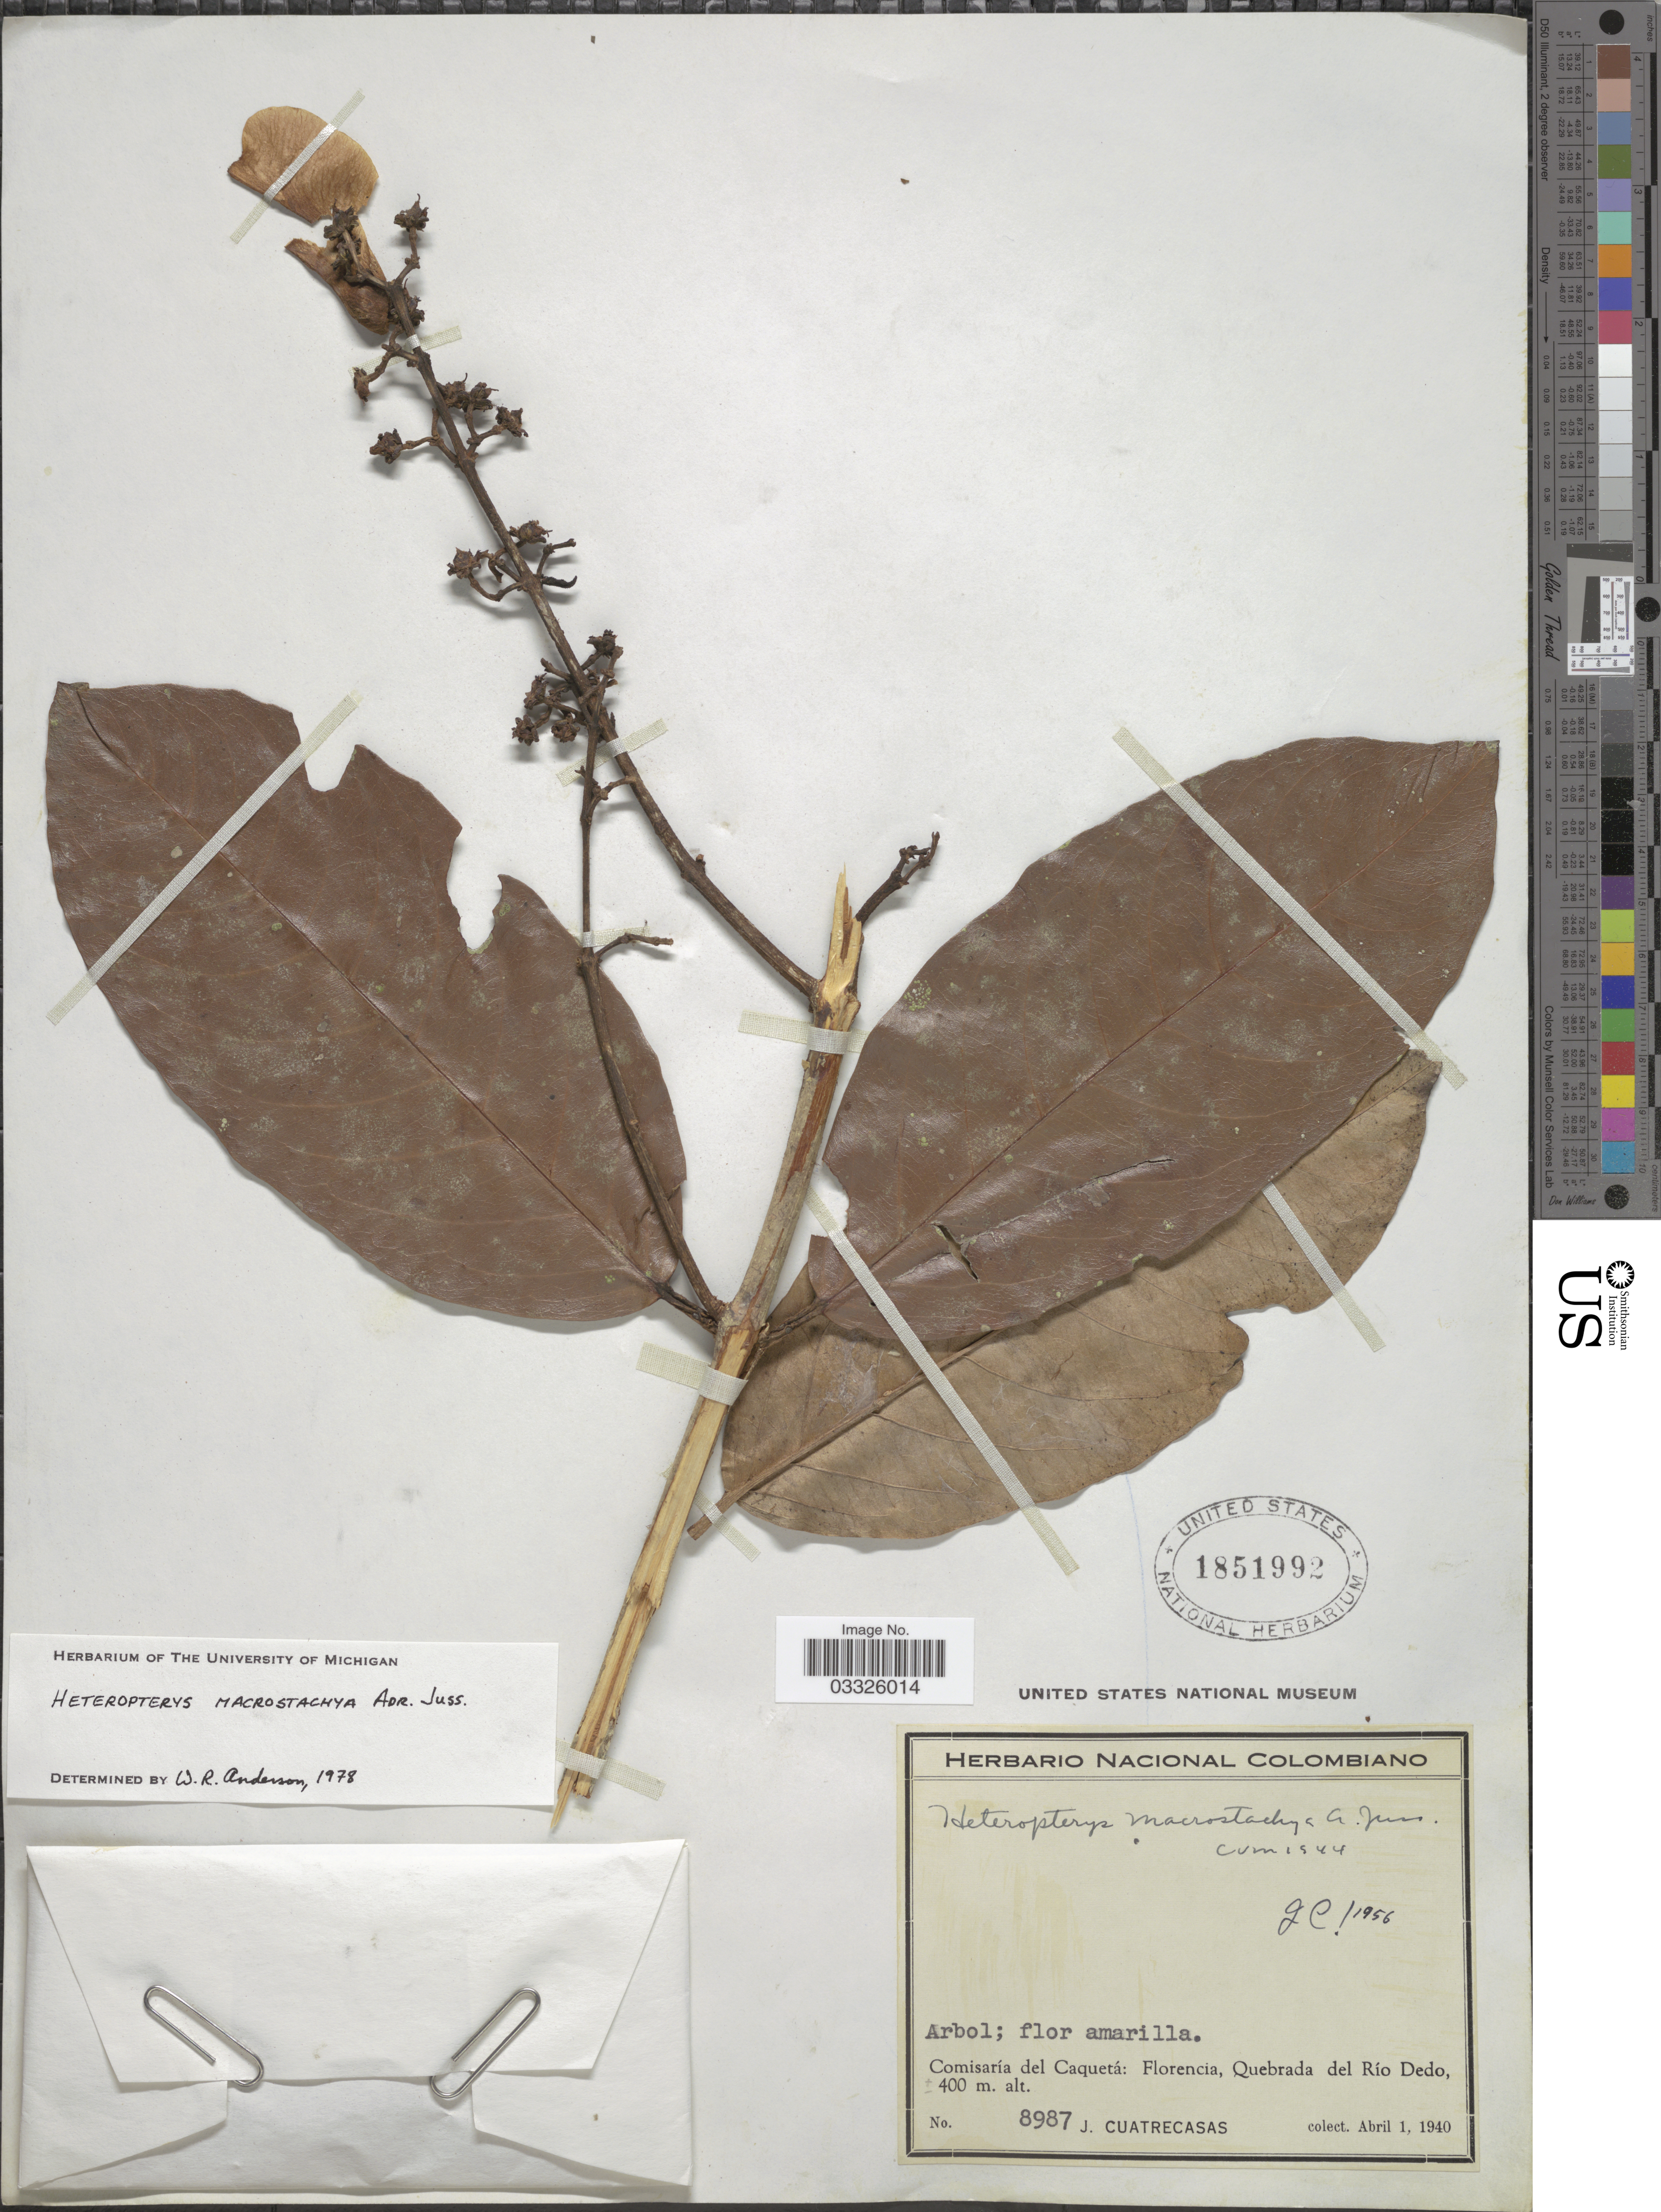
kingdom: Plantae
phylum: Tracheophyta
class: Magnoliopsida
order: Malpighiales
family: Malpighiaceae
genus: Heteropterys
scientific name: Heteropterys macrostachya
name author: A. Juss.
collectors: J. Cuatrecasas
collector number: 8987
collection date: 1940-04-01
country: Colombia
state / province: Caquetá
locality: Comisaría del Caquetá: Florencia, Quebrada del Río Dedo.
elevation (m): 400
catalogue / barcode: US 1851992